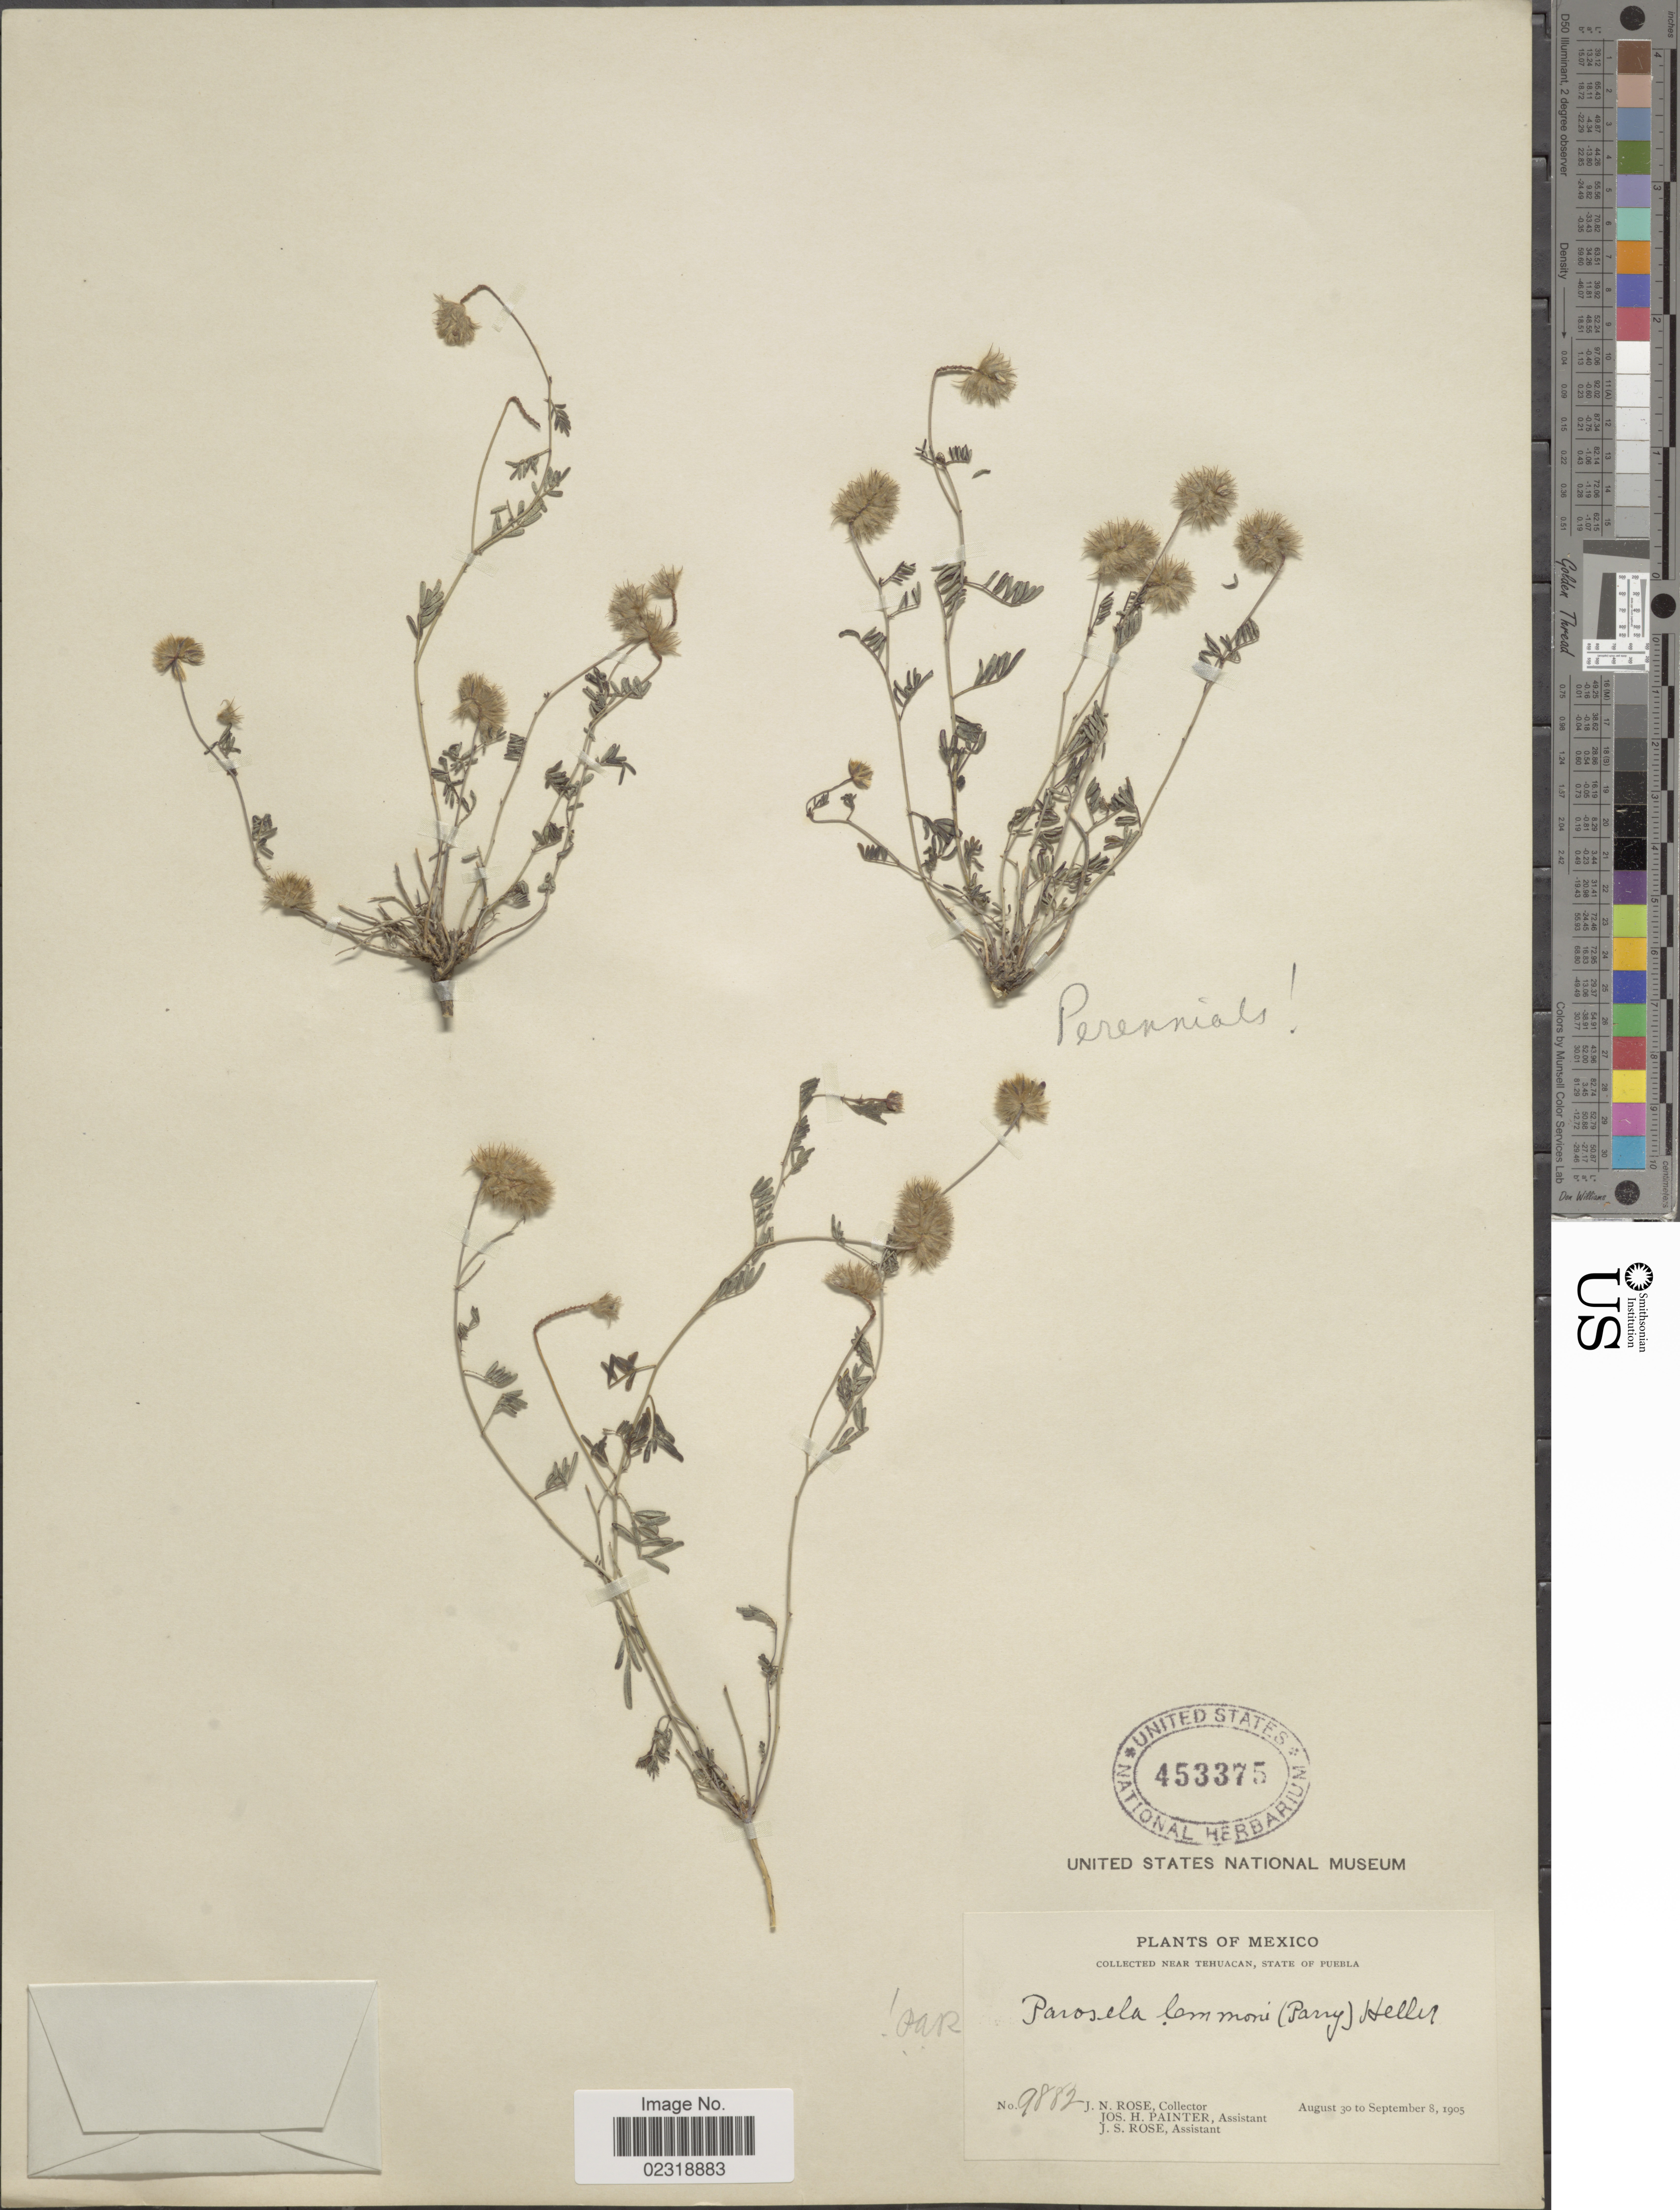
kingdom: Plantae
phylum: Tracheophyta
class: Magnoliopsida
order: Fabales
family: Fabaceae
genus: Dalea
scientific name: Dalea brachystachys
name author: A. Gray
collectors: J. N. Rose, J. H. Painter & J. S. Rose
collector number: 9882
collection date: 1905-08-30/1905-09-08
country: Mexico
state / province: Puebla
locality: Near Tehuacan.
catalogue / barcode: US 453375